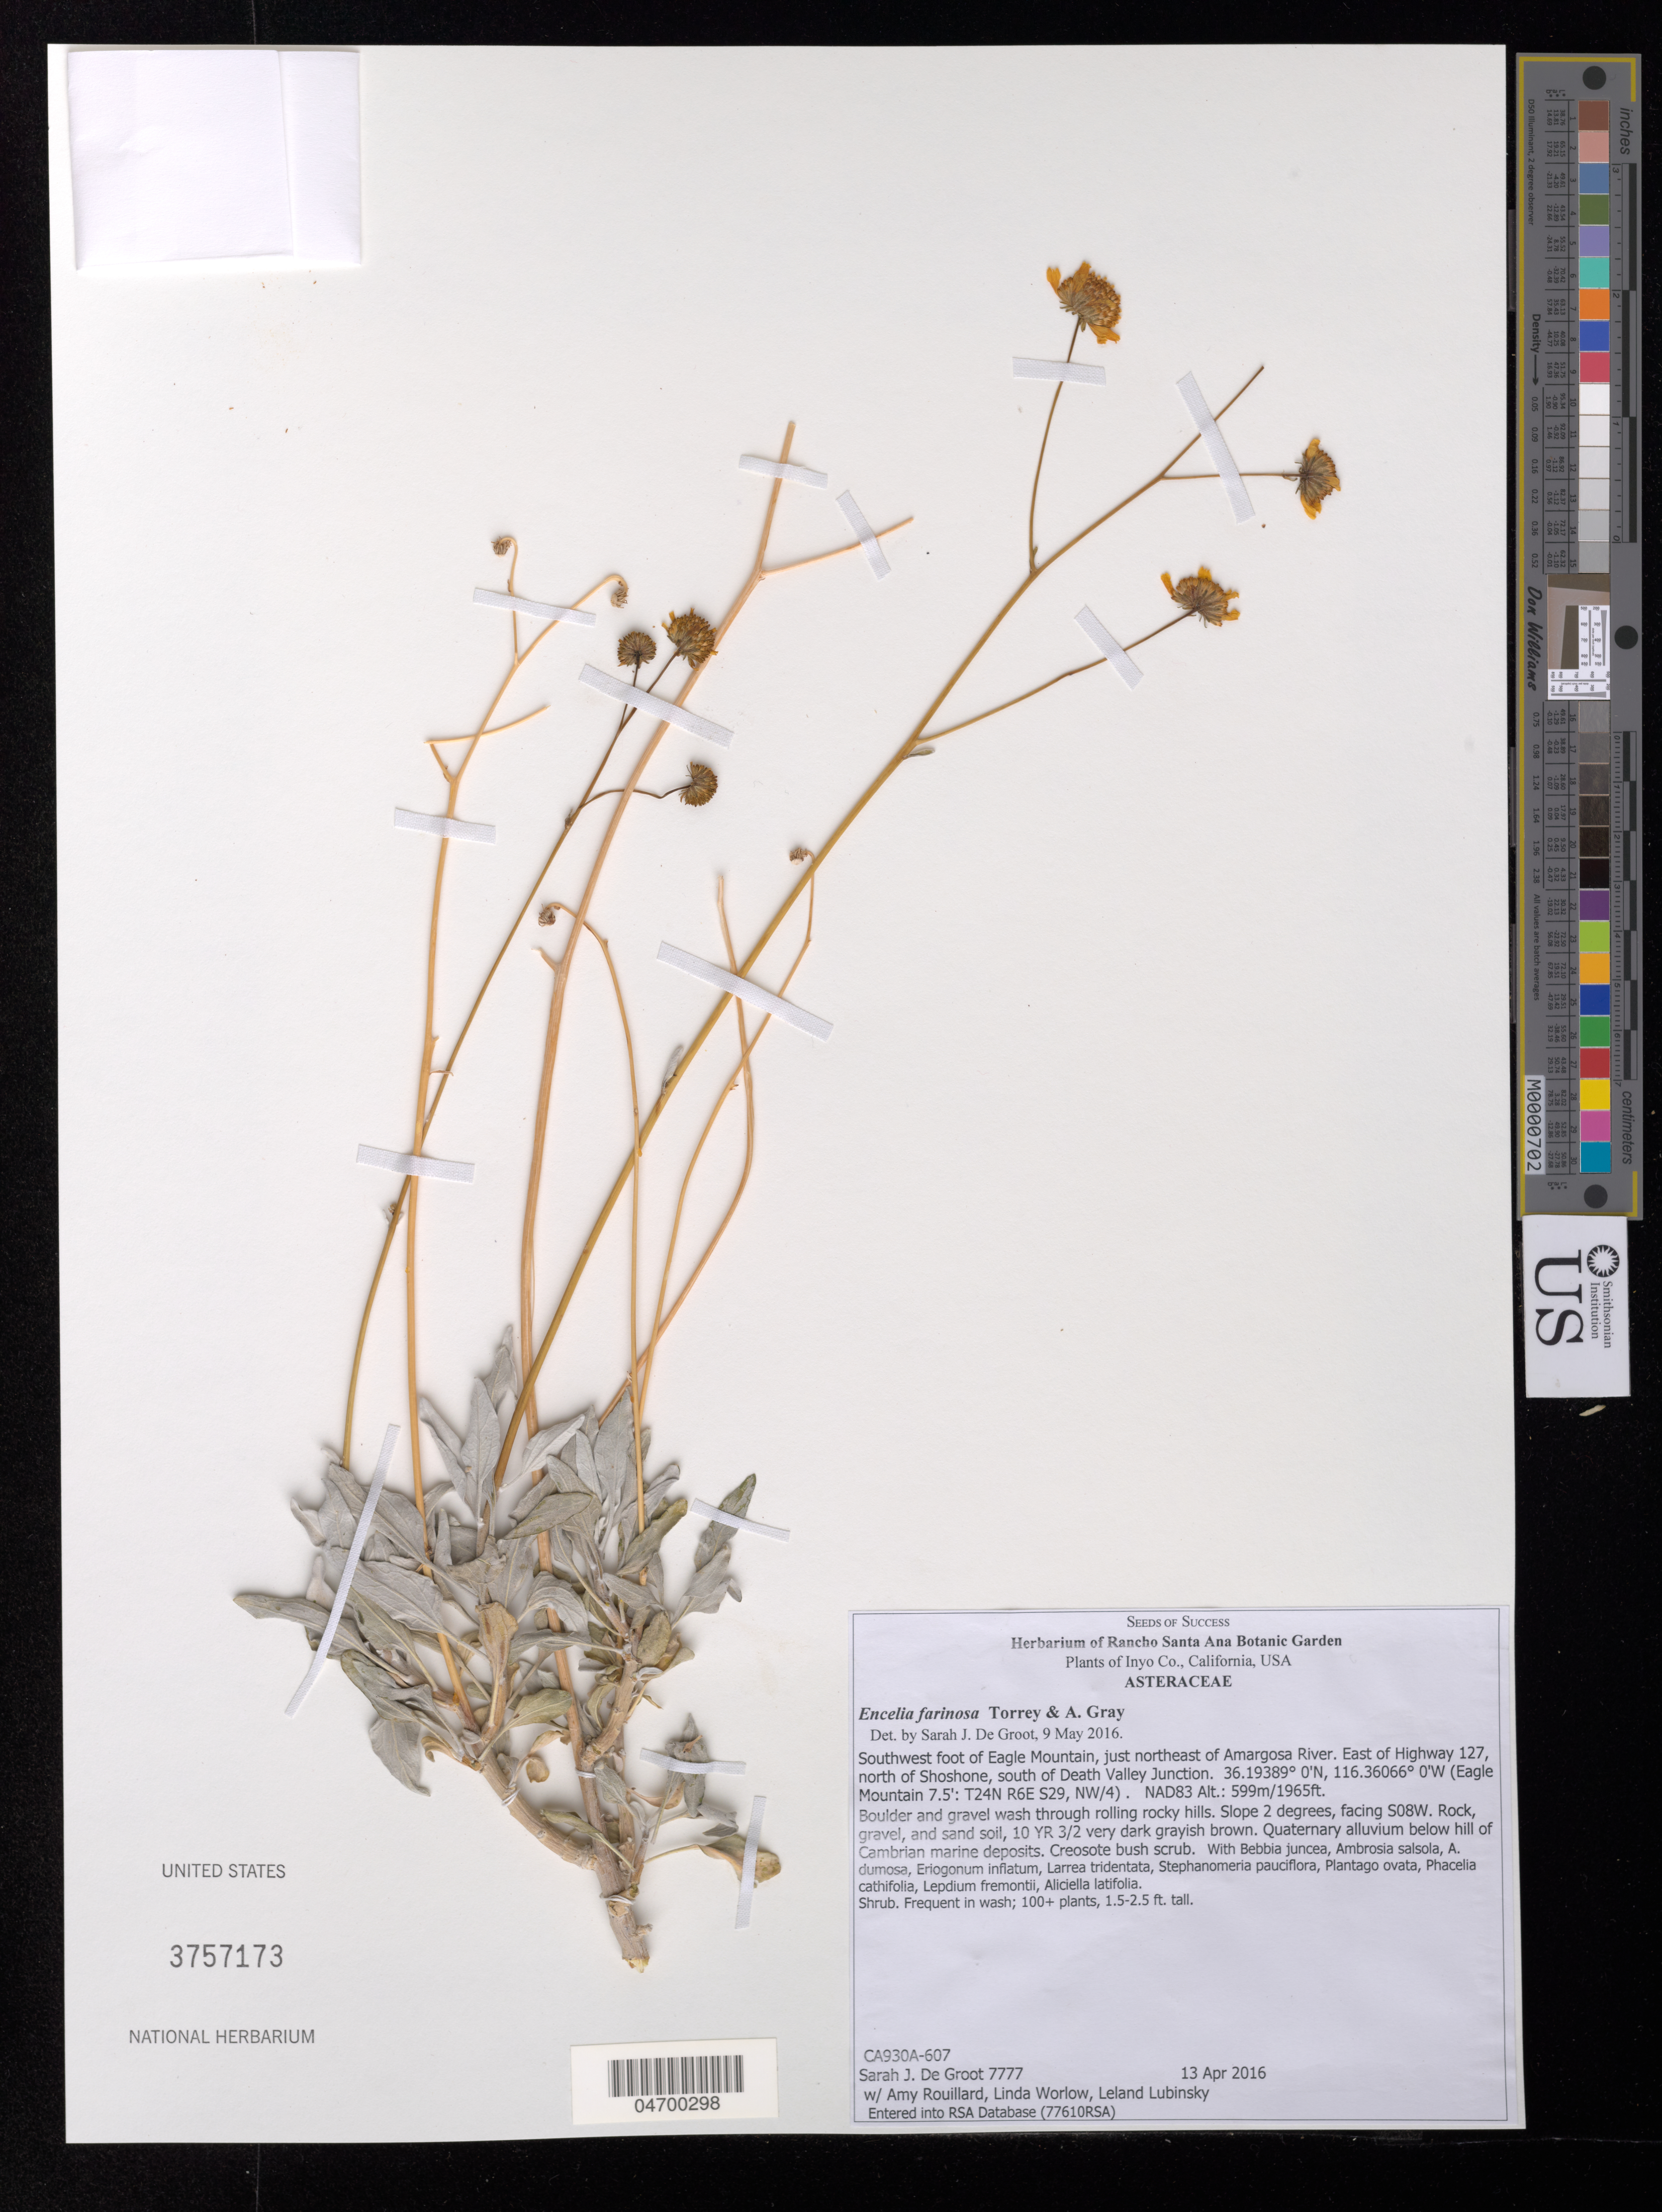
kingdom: Plantae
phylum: Tracheophyta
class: Magnoliopsida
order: Asterales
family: Asteraceae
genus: Encelia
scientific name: Encelia farinosa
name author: A. Gray ex Torr. in Emory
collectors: S. De Groot, A. Rouillard, L. Worlow & L. Lubinsky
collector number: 7777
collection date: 2016-04-13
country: United States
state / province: California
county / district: Inyo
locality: Inyo Co. Southwest foot of Eagle Mountain, just northeast of Amargosa River. East of Highway 127, north of Shoshone, south of Death Valley Junction. (Eagle Mountain 7.5': T24N R6E S29, NW/4).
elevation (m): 599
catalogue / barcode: US 3757173